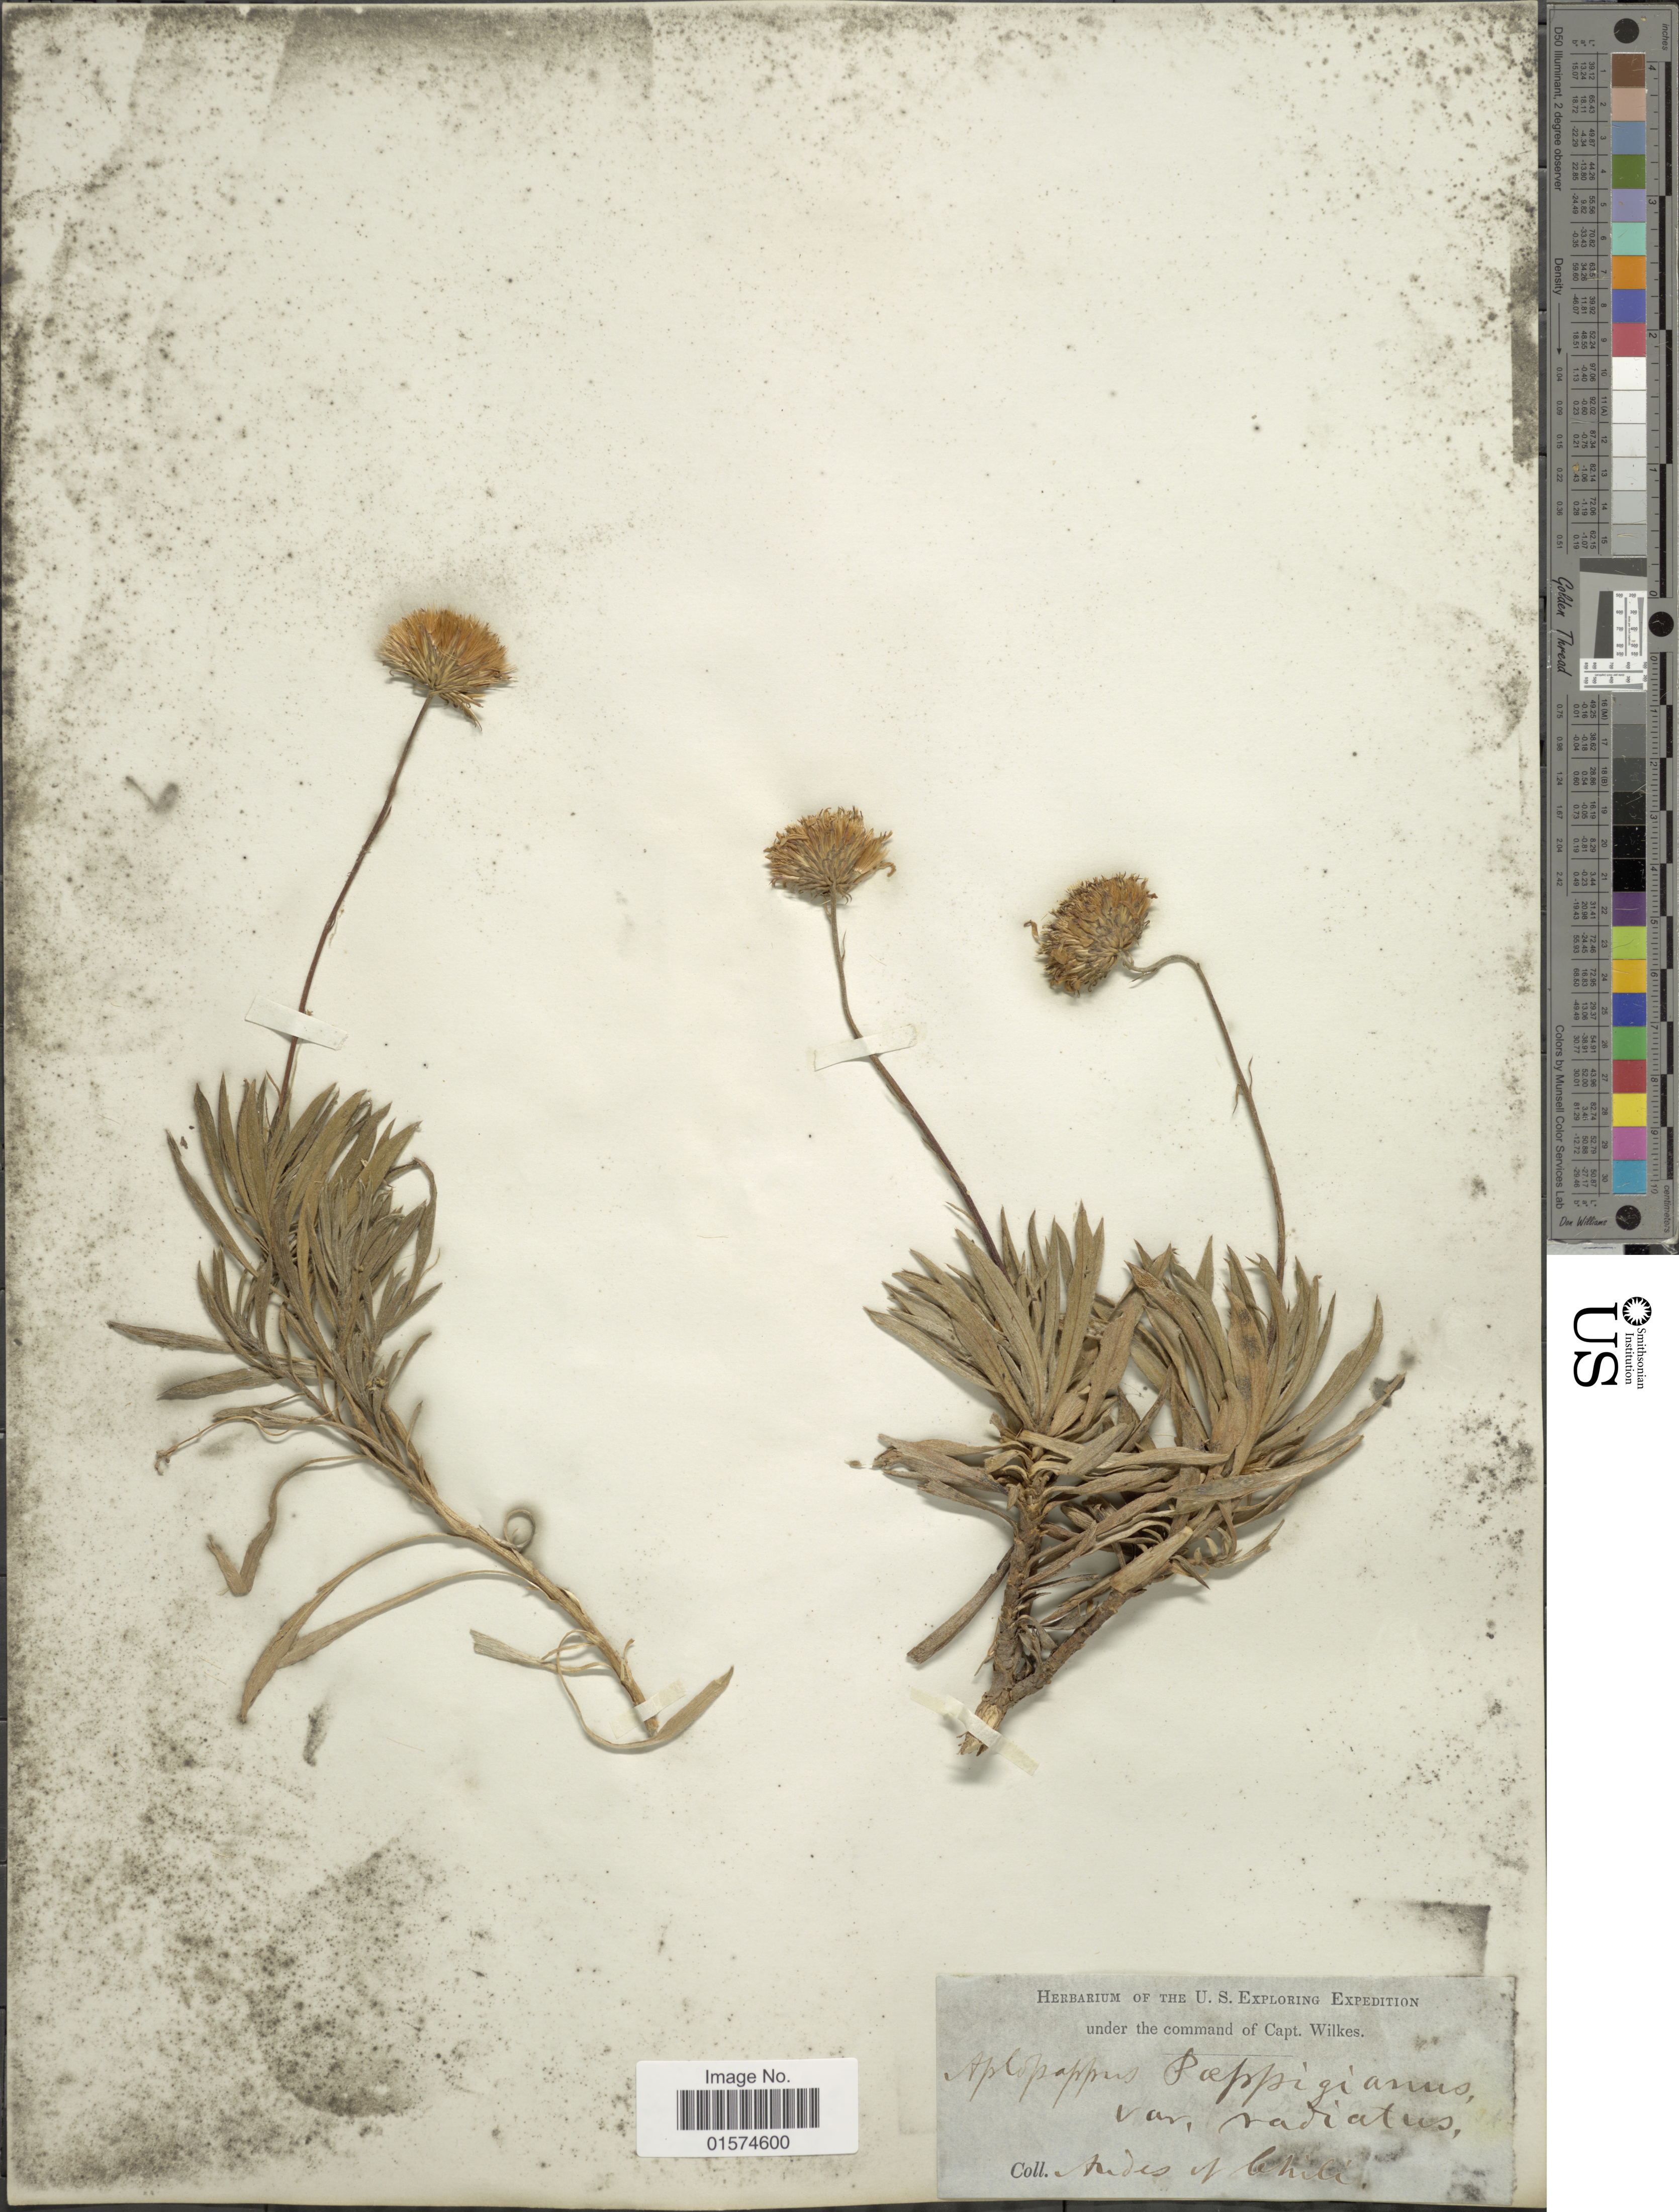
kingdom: Plantae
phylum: Tracheophyta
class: Magnoliopsida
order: Asterales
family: Asteraceae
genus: Haplopappus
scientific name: Haplopappus sericeus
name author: Phil.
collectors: Wilkes Explor. Exped.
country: Chile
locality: Andes of Chili